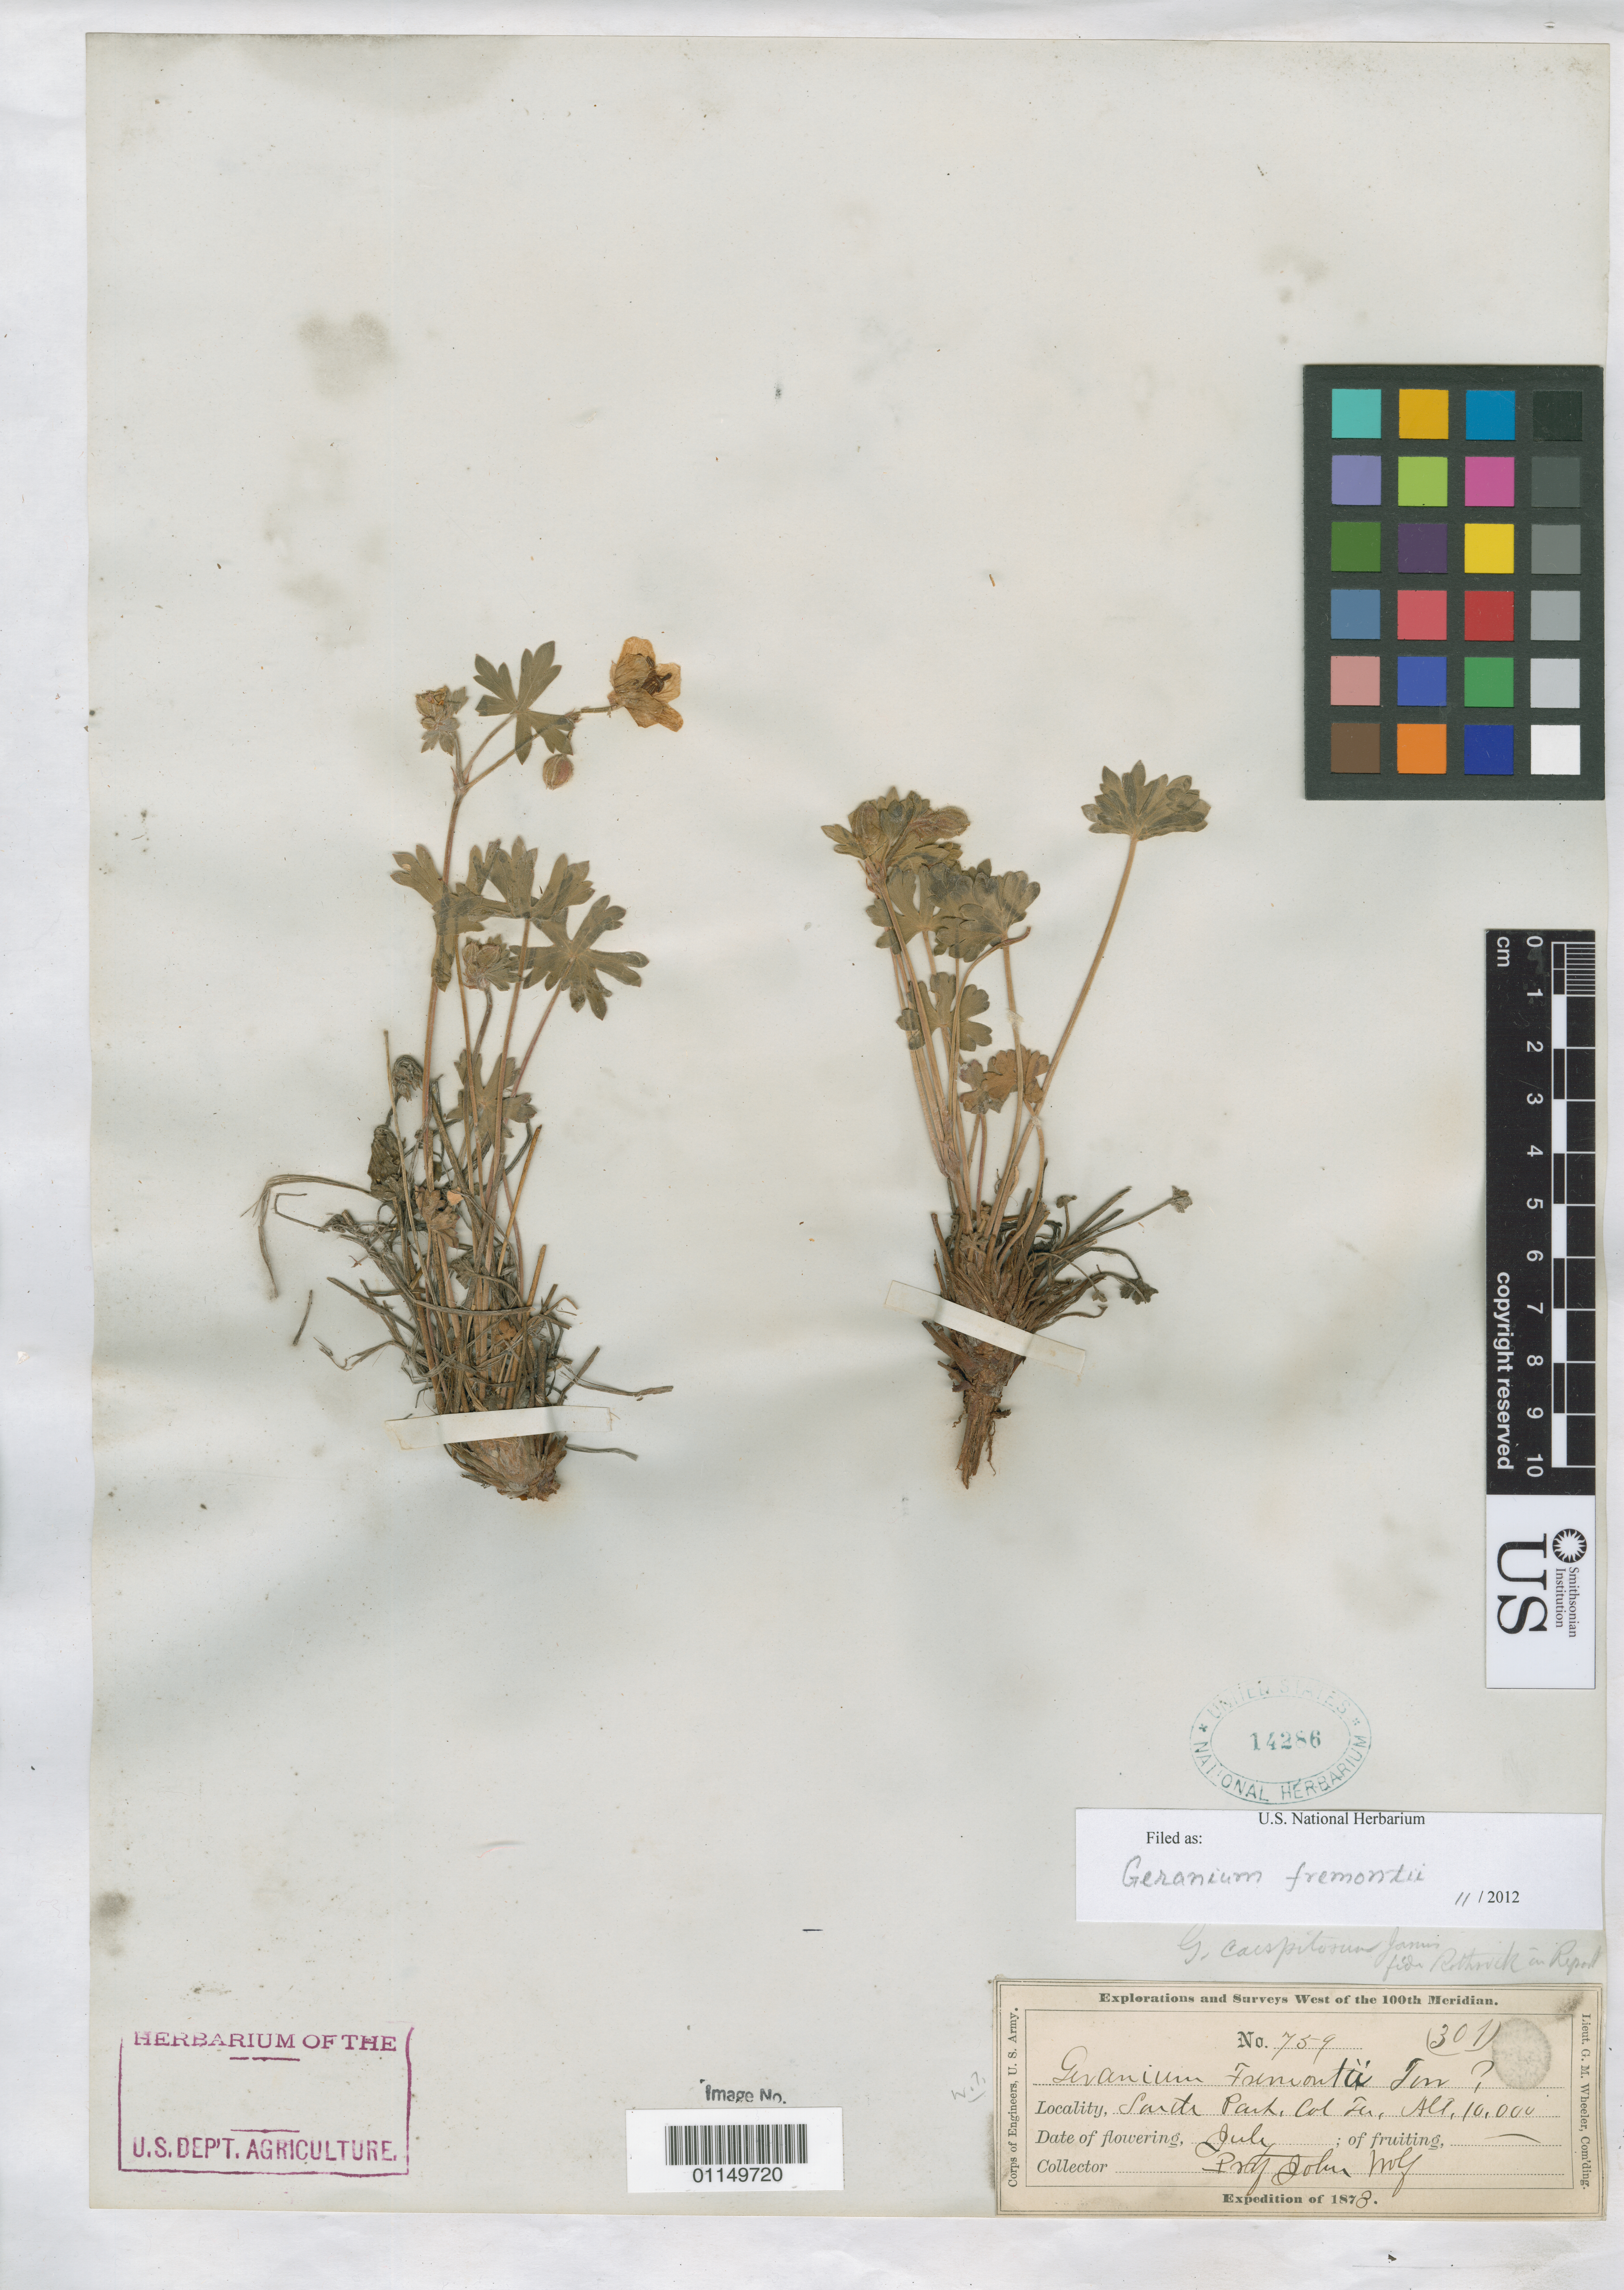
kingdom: Plantae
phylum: Tracheophyta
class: Magnoliopsida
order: Geraniales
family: Geraniaceae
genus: Geranium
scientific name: Geranium fremontii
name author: Torr.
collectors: J. Wolf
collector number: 759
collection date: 1878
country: United States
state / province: Colorado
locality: South Park.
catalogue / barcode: US 14286